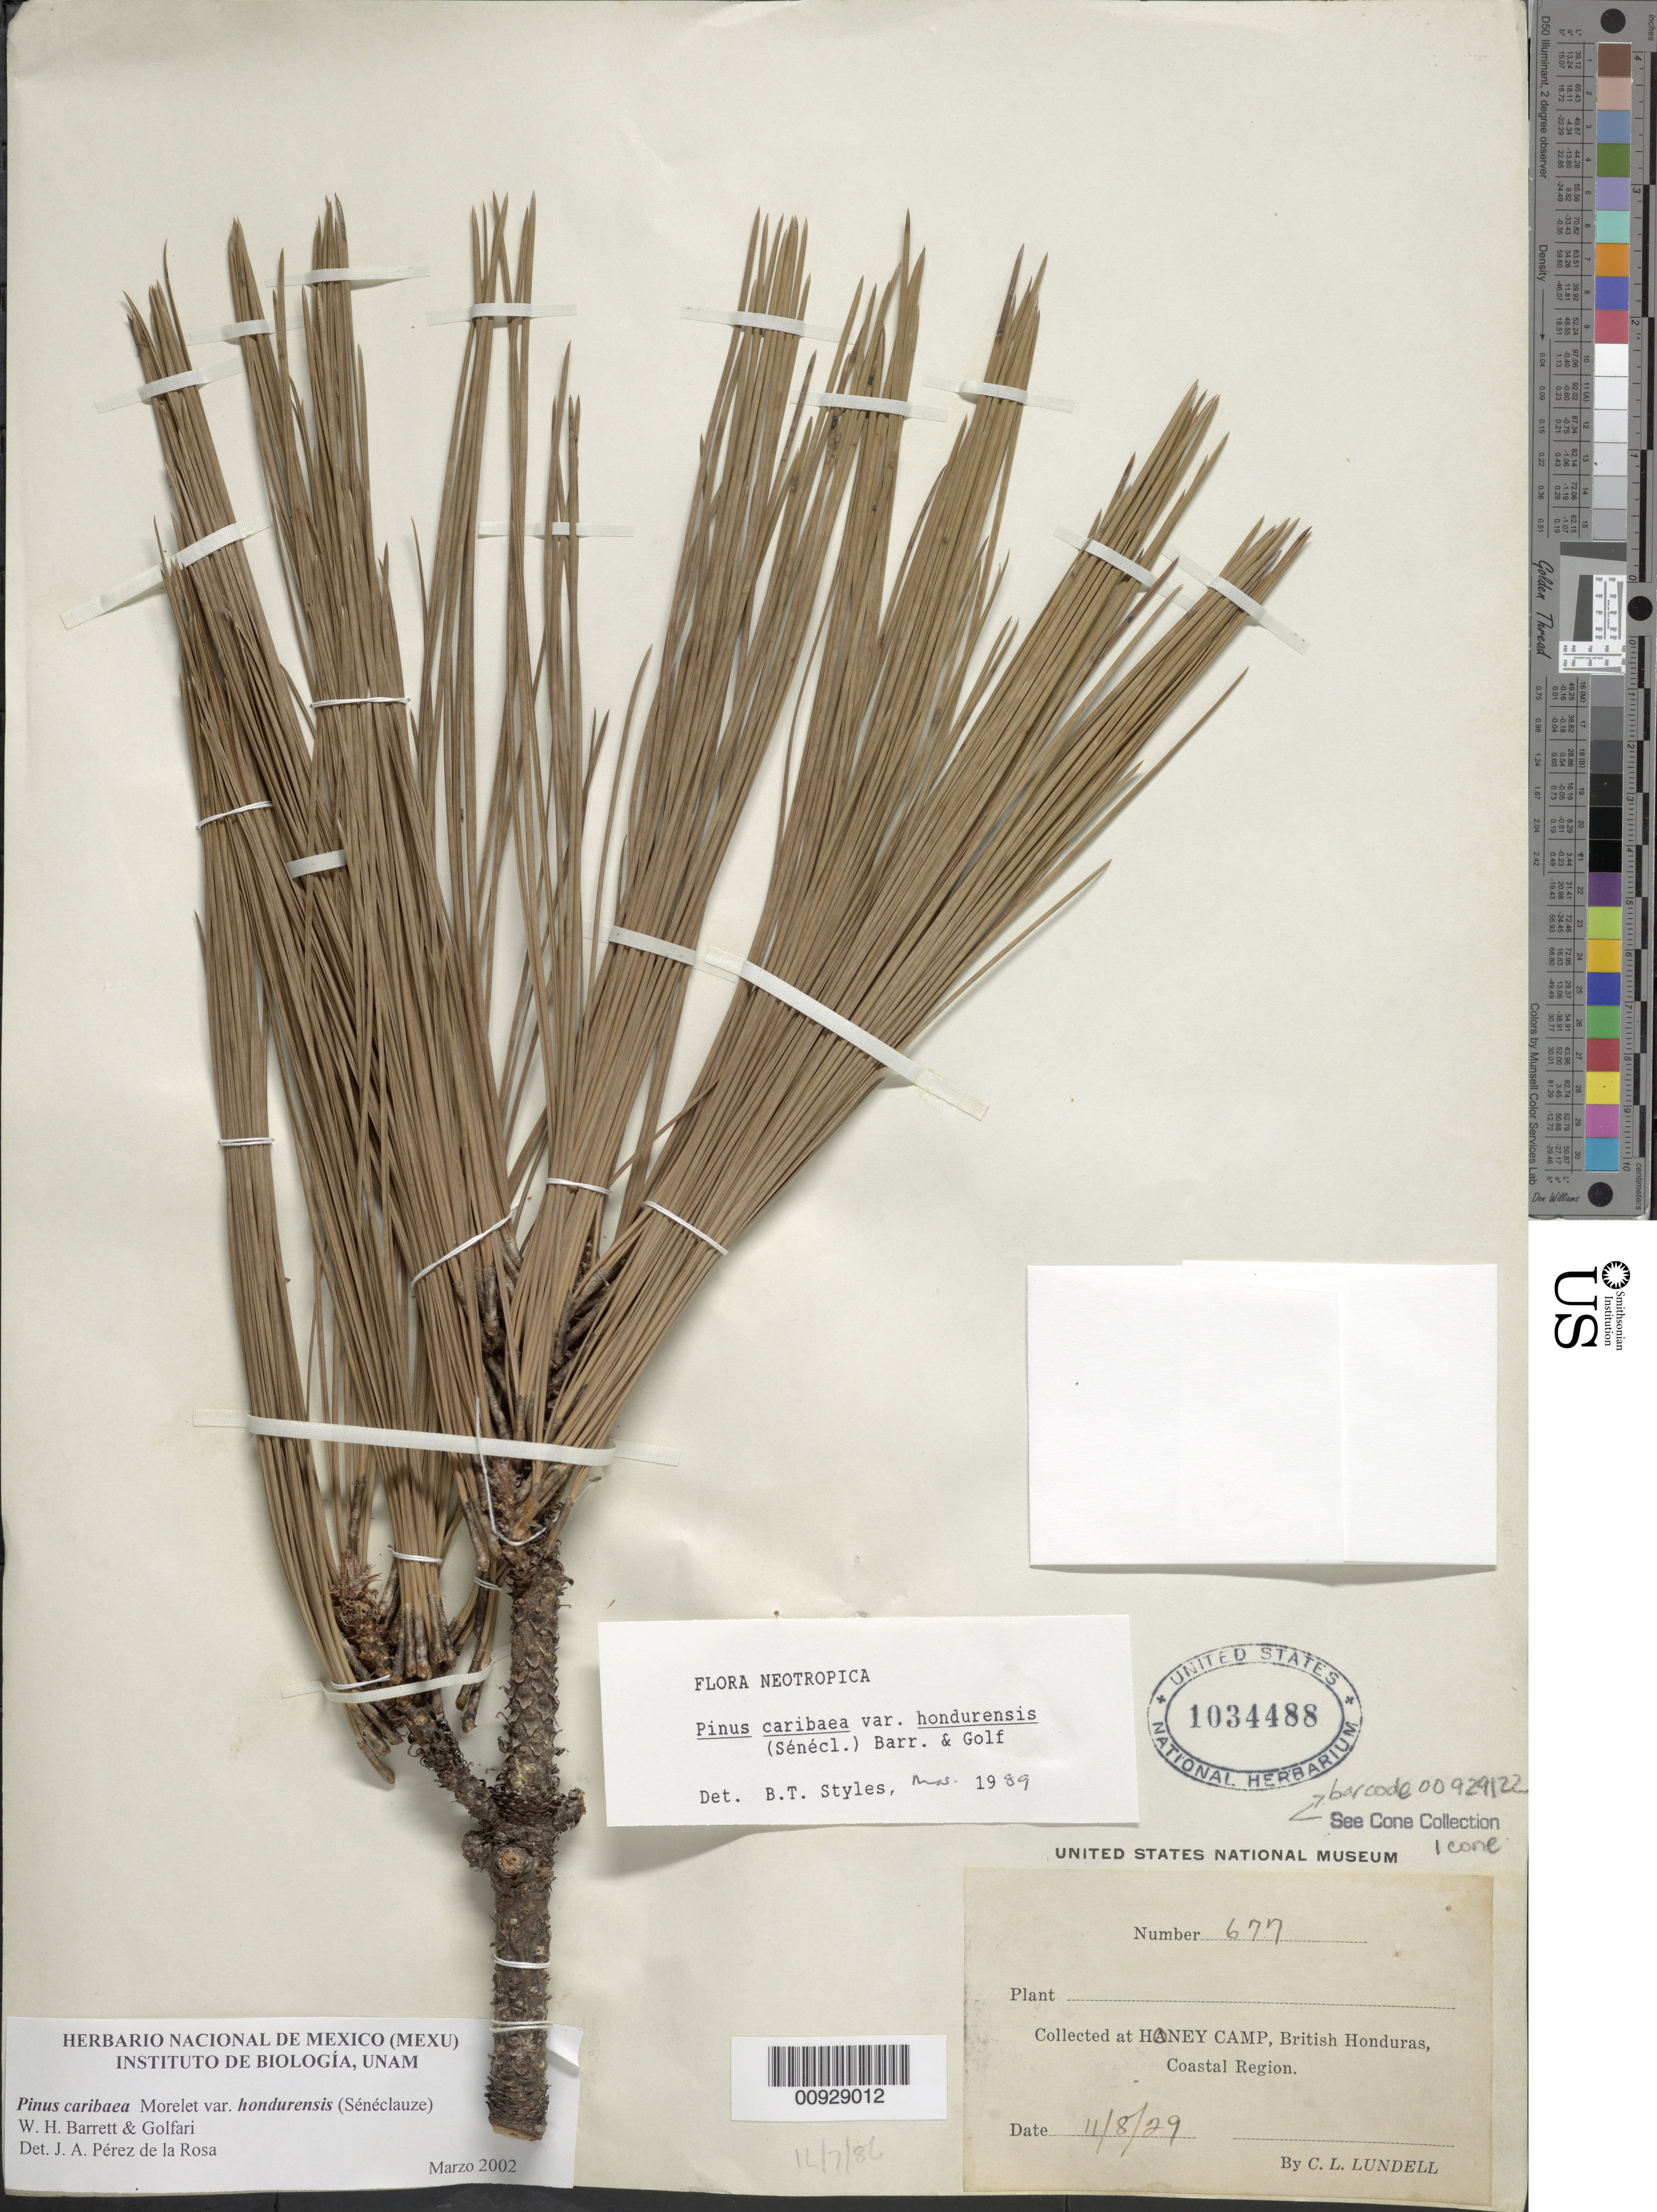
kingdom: Plantae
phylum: Tracheophyta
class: Pinopsida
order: Pinales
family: Pinaceae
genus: Pinus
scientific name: Pinus caribaea var. hondurensis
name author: (Sénécl.) W.H.G. Barrett & Golfari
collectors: C. L. Lundell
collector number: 677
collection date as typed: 08 Nov 1929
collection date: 1929-11-08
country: Belize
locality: Honey Camp, British Honduras, Coastal Region.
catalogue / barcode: US 1034488